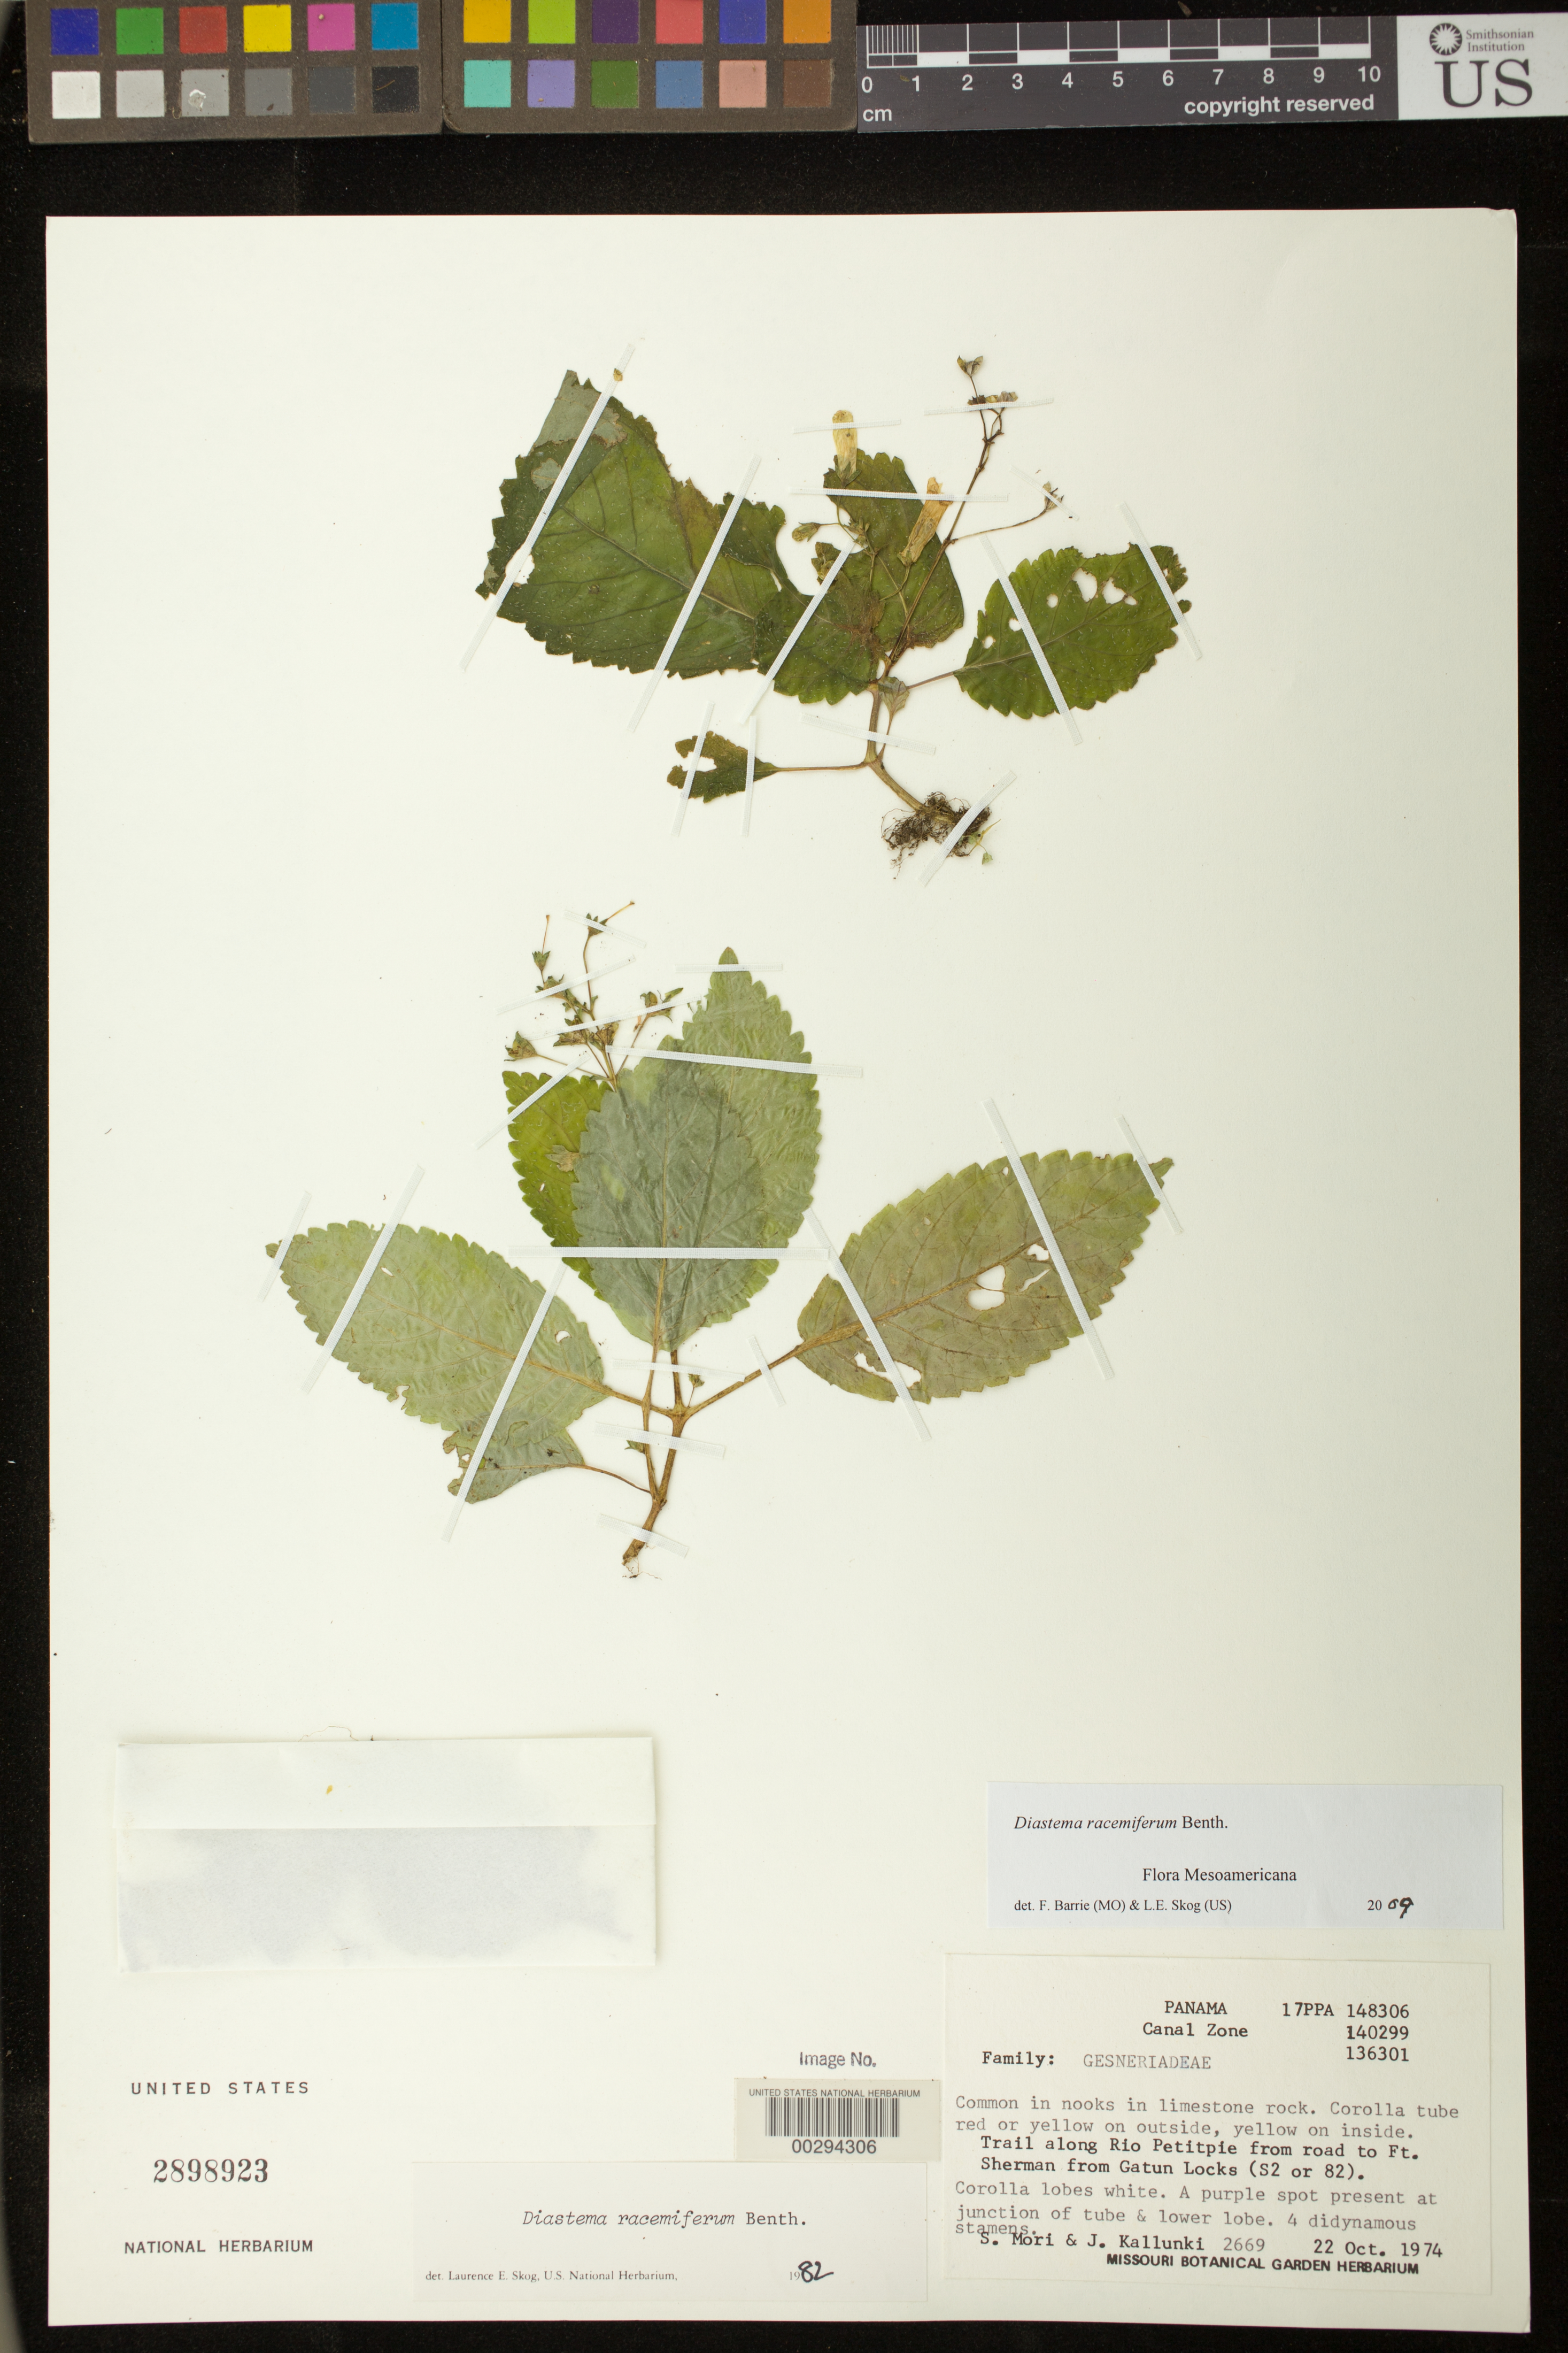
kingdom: Plantae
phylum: Tracheophyta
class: Magnoliopsida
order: Lamiales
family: Gesneriaceae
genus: Diastema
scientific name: Diastema racemiferum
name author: Benth.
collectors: S. Mori & J. Kallunki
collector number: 2669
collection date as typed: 22 Oct 1974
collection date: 1974-10-22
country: Panama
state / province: Colón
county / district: Canal Zone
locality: Trail along Rio Petitpie from road to Ft Sherman from Gatun locks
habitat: Common in nooks in limestone rock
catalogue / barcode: US 2898923